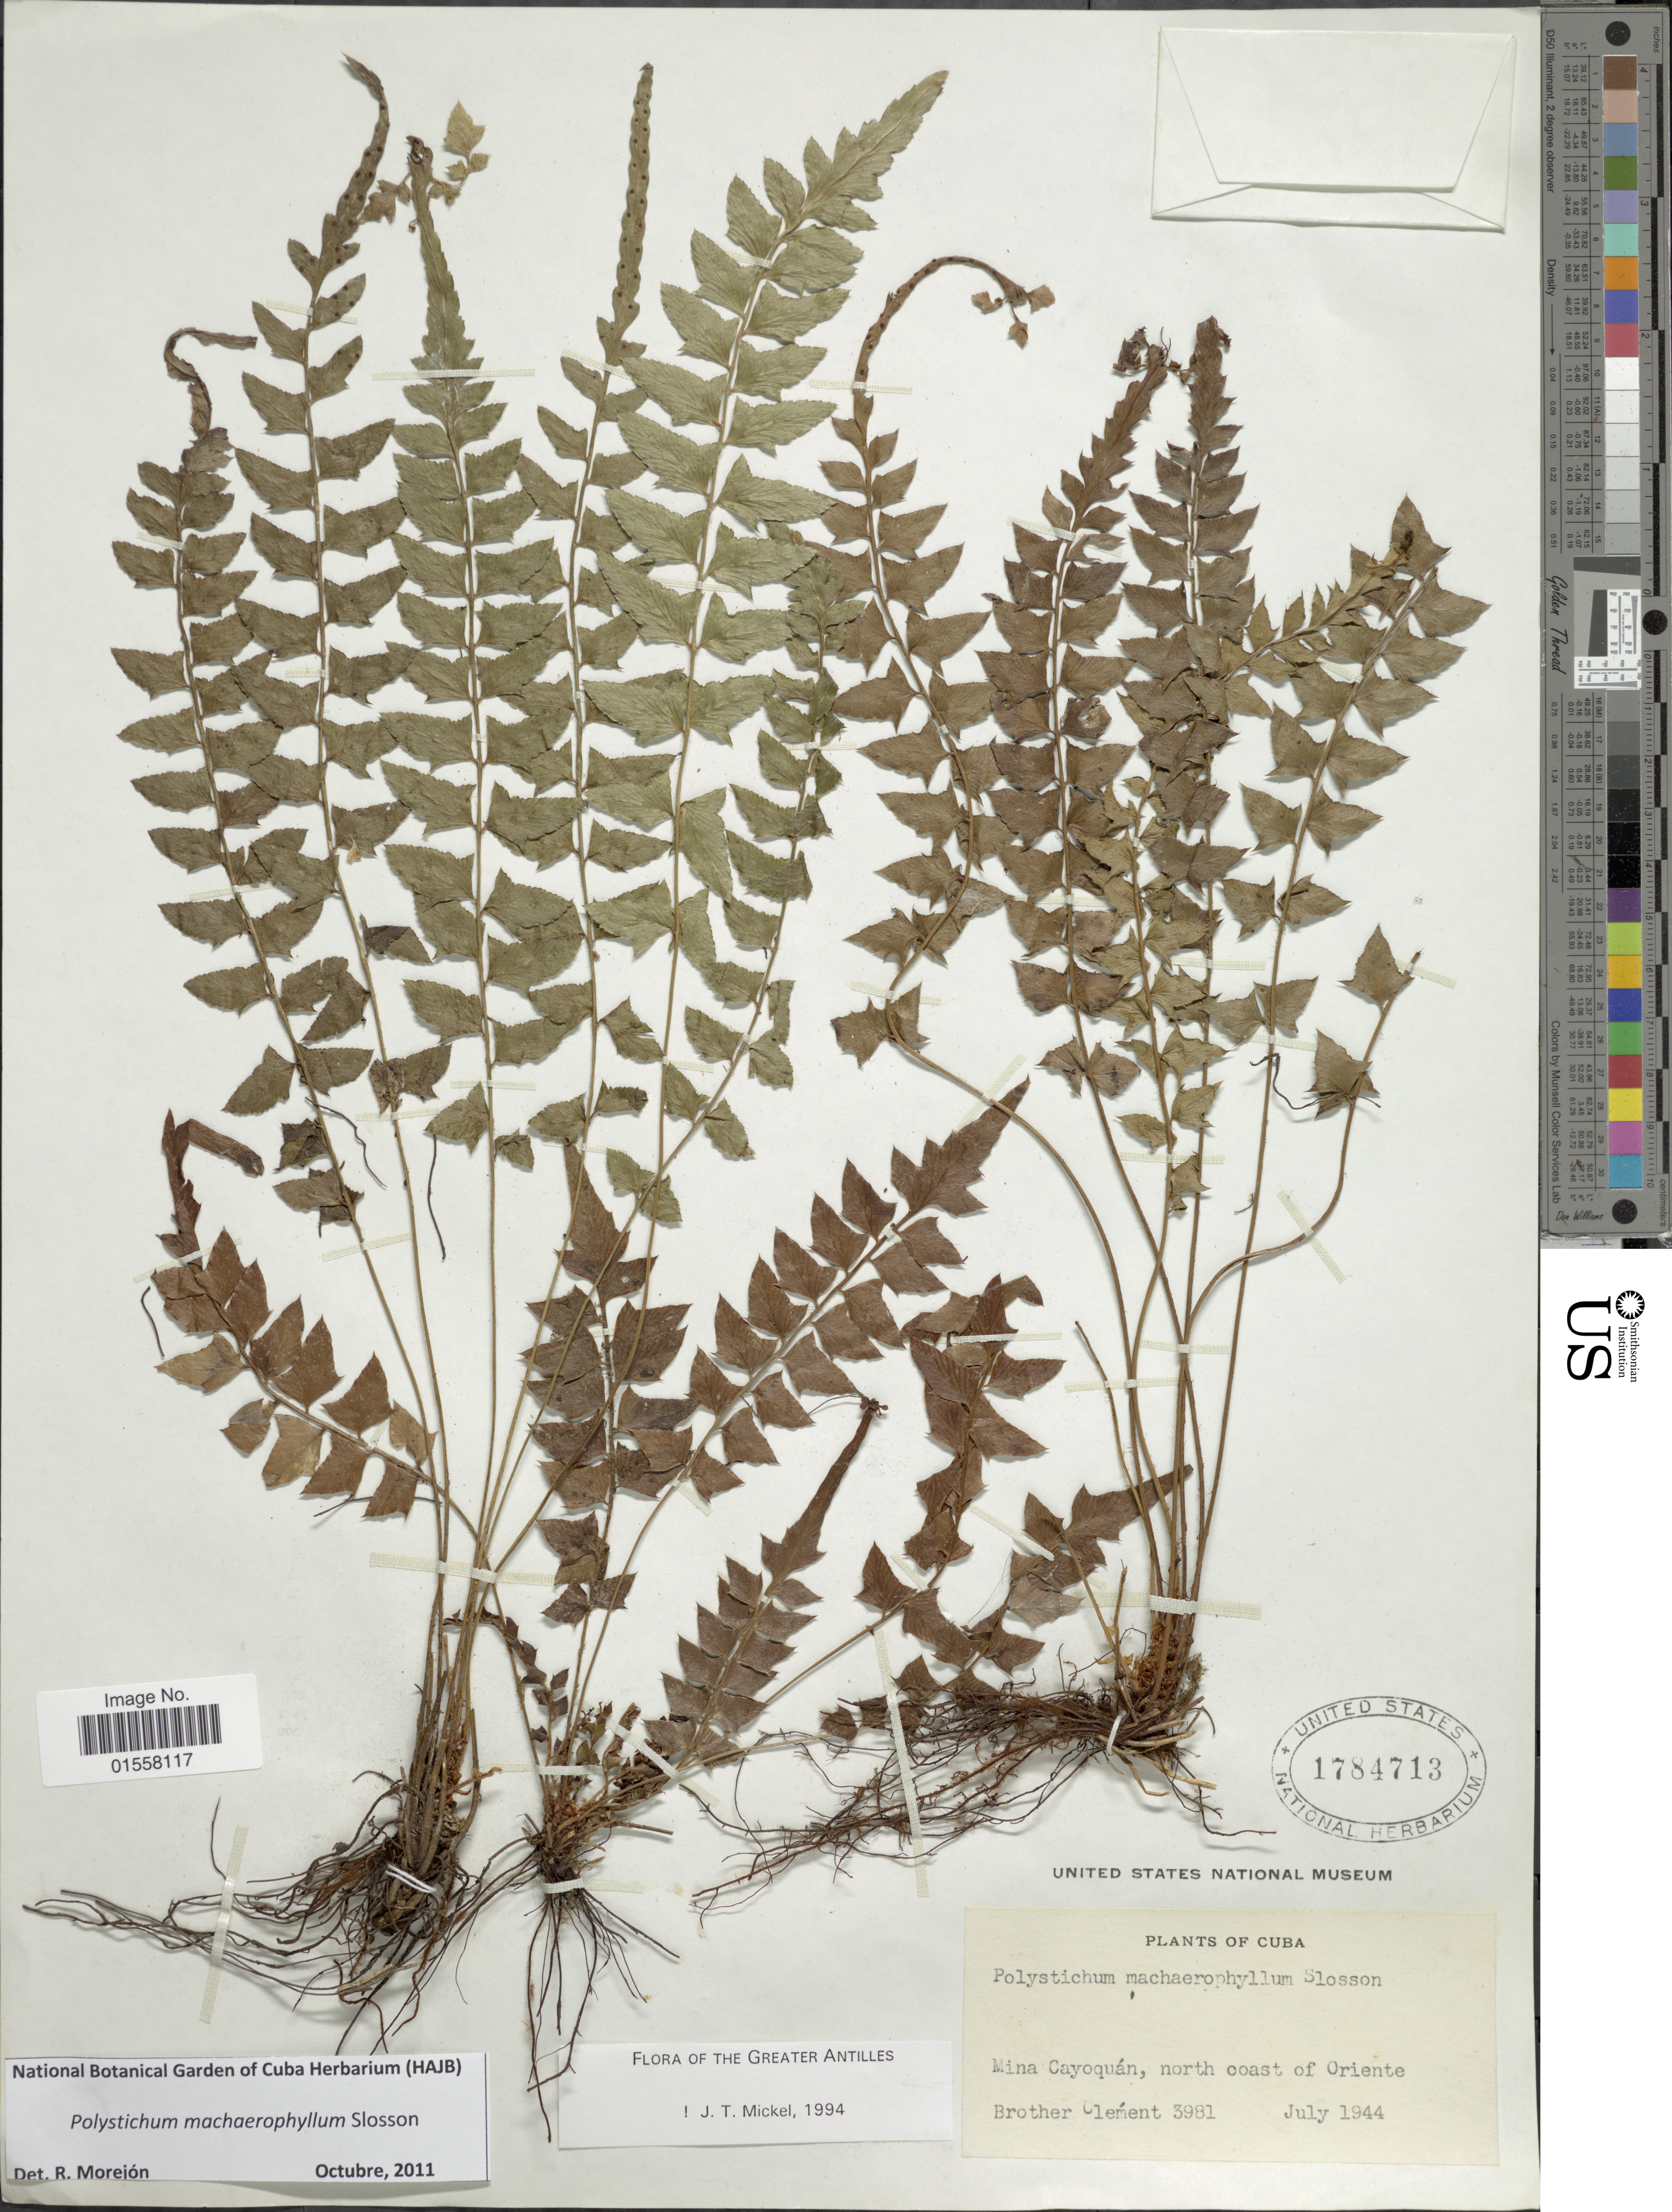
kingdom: Plantae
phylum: Tracheophyta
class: Polypodiopsida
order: Polypodiales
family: Dryopteridaceae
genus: Polystichum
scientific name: Polystichum machaerophyllum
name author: Sloss.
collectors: B. Clement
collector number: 3981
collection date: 1944-07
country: Cuba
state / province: Oriente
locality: Cuba, Mina Cayoquan, north coast of Oriente.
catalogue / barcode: US 1784713